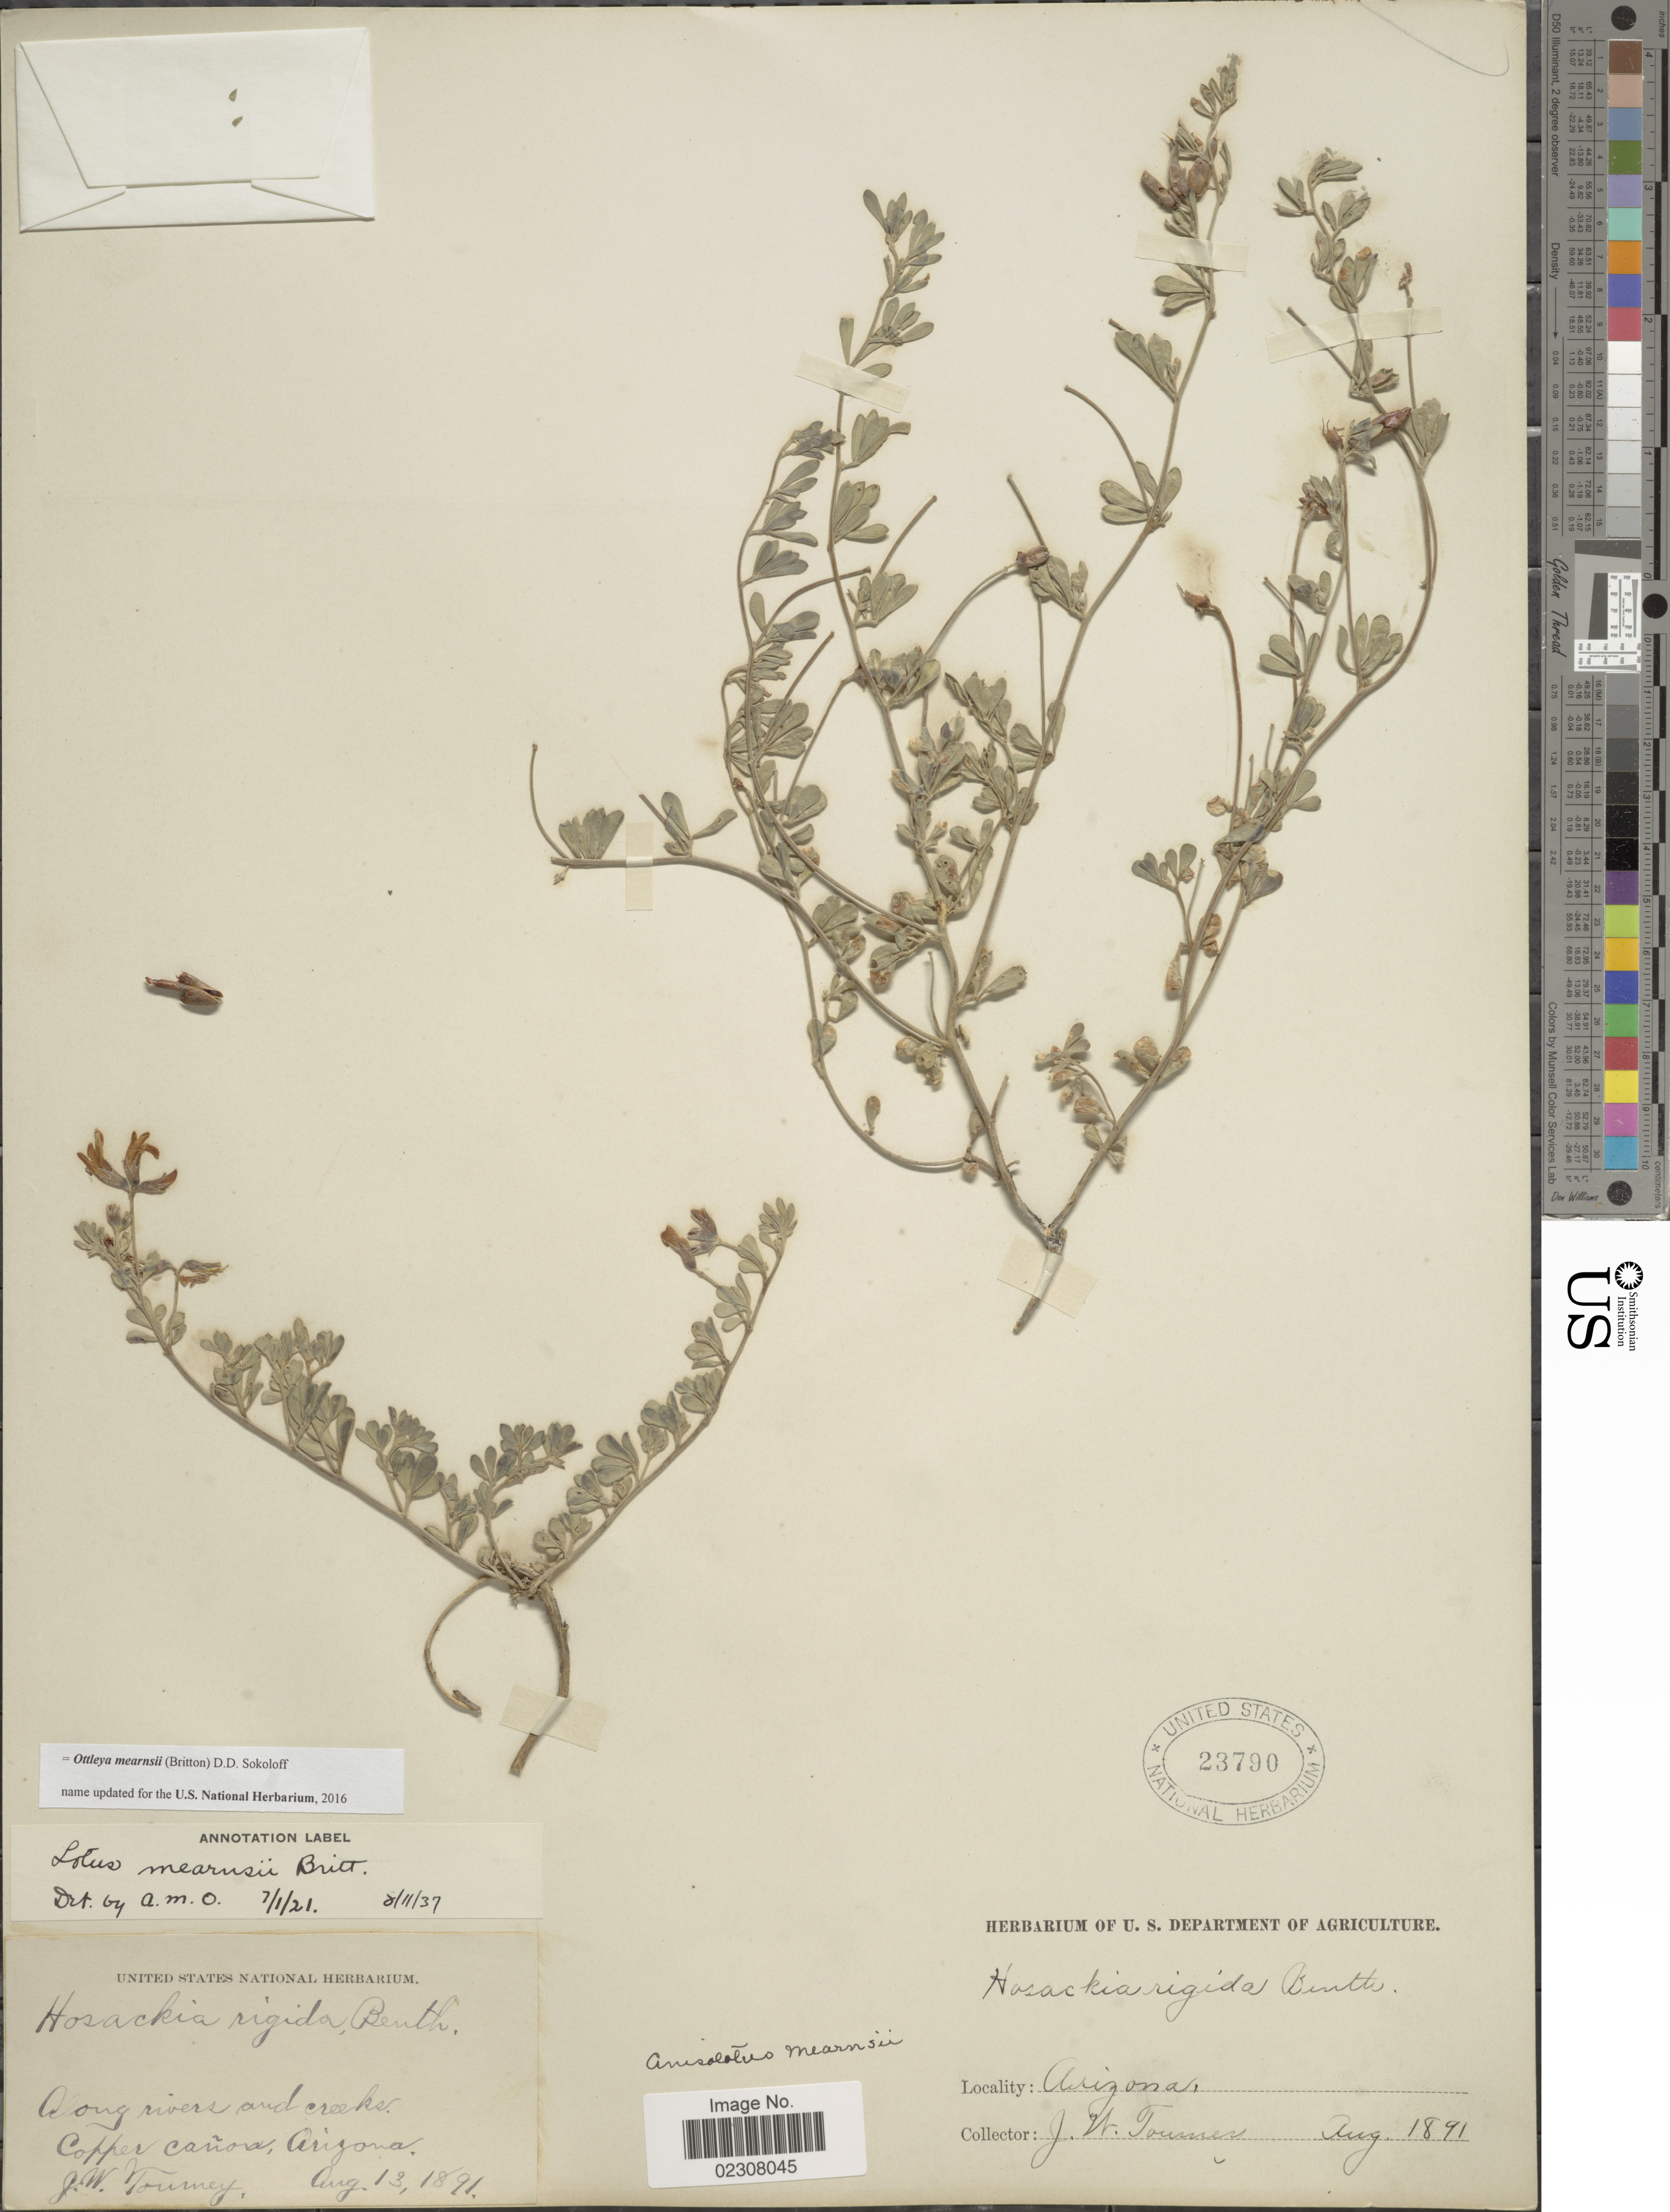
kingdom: Plantae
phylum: Tracheophyta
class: Magnoliopsida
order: Fabales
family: Fabaceae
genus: Ottleya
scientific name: Ottleya mearnsii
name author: (Britton) D.D. Sokoloff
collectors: J. W. Toumey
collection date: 1891-08-13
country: United States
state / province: Arizona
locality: Along rivers and creeks Copper cañon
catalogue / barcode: US 23790